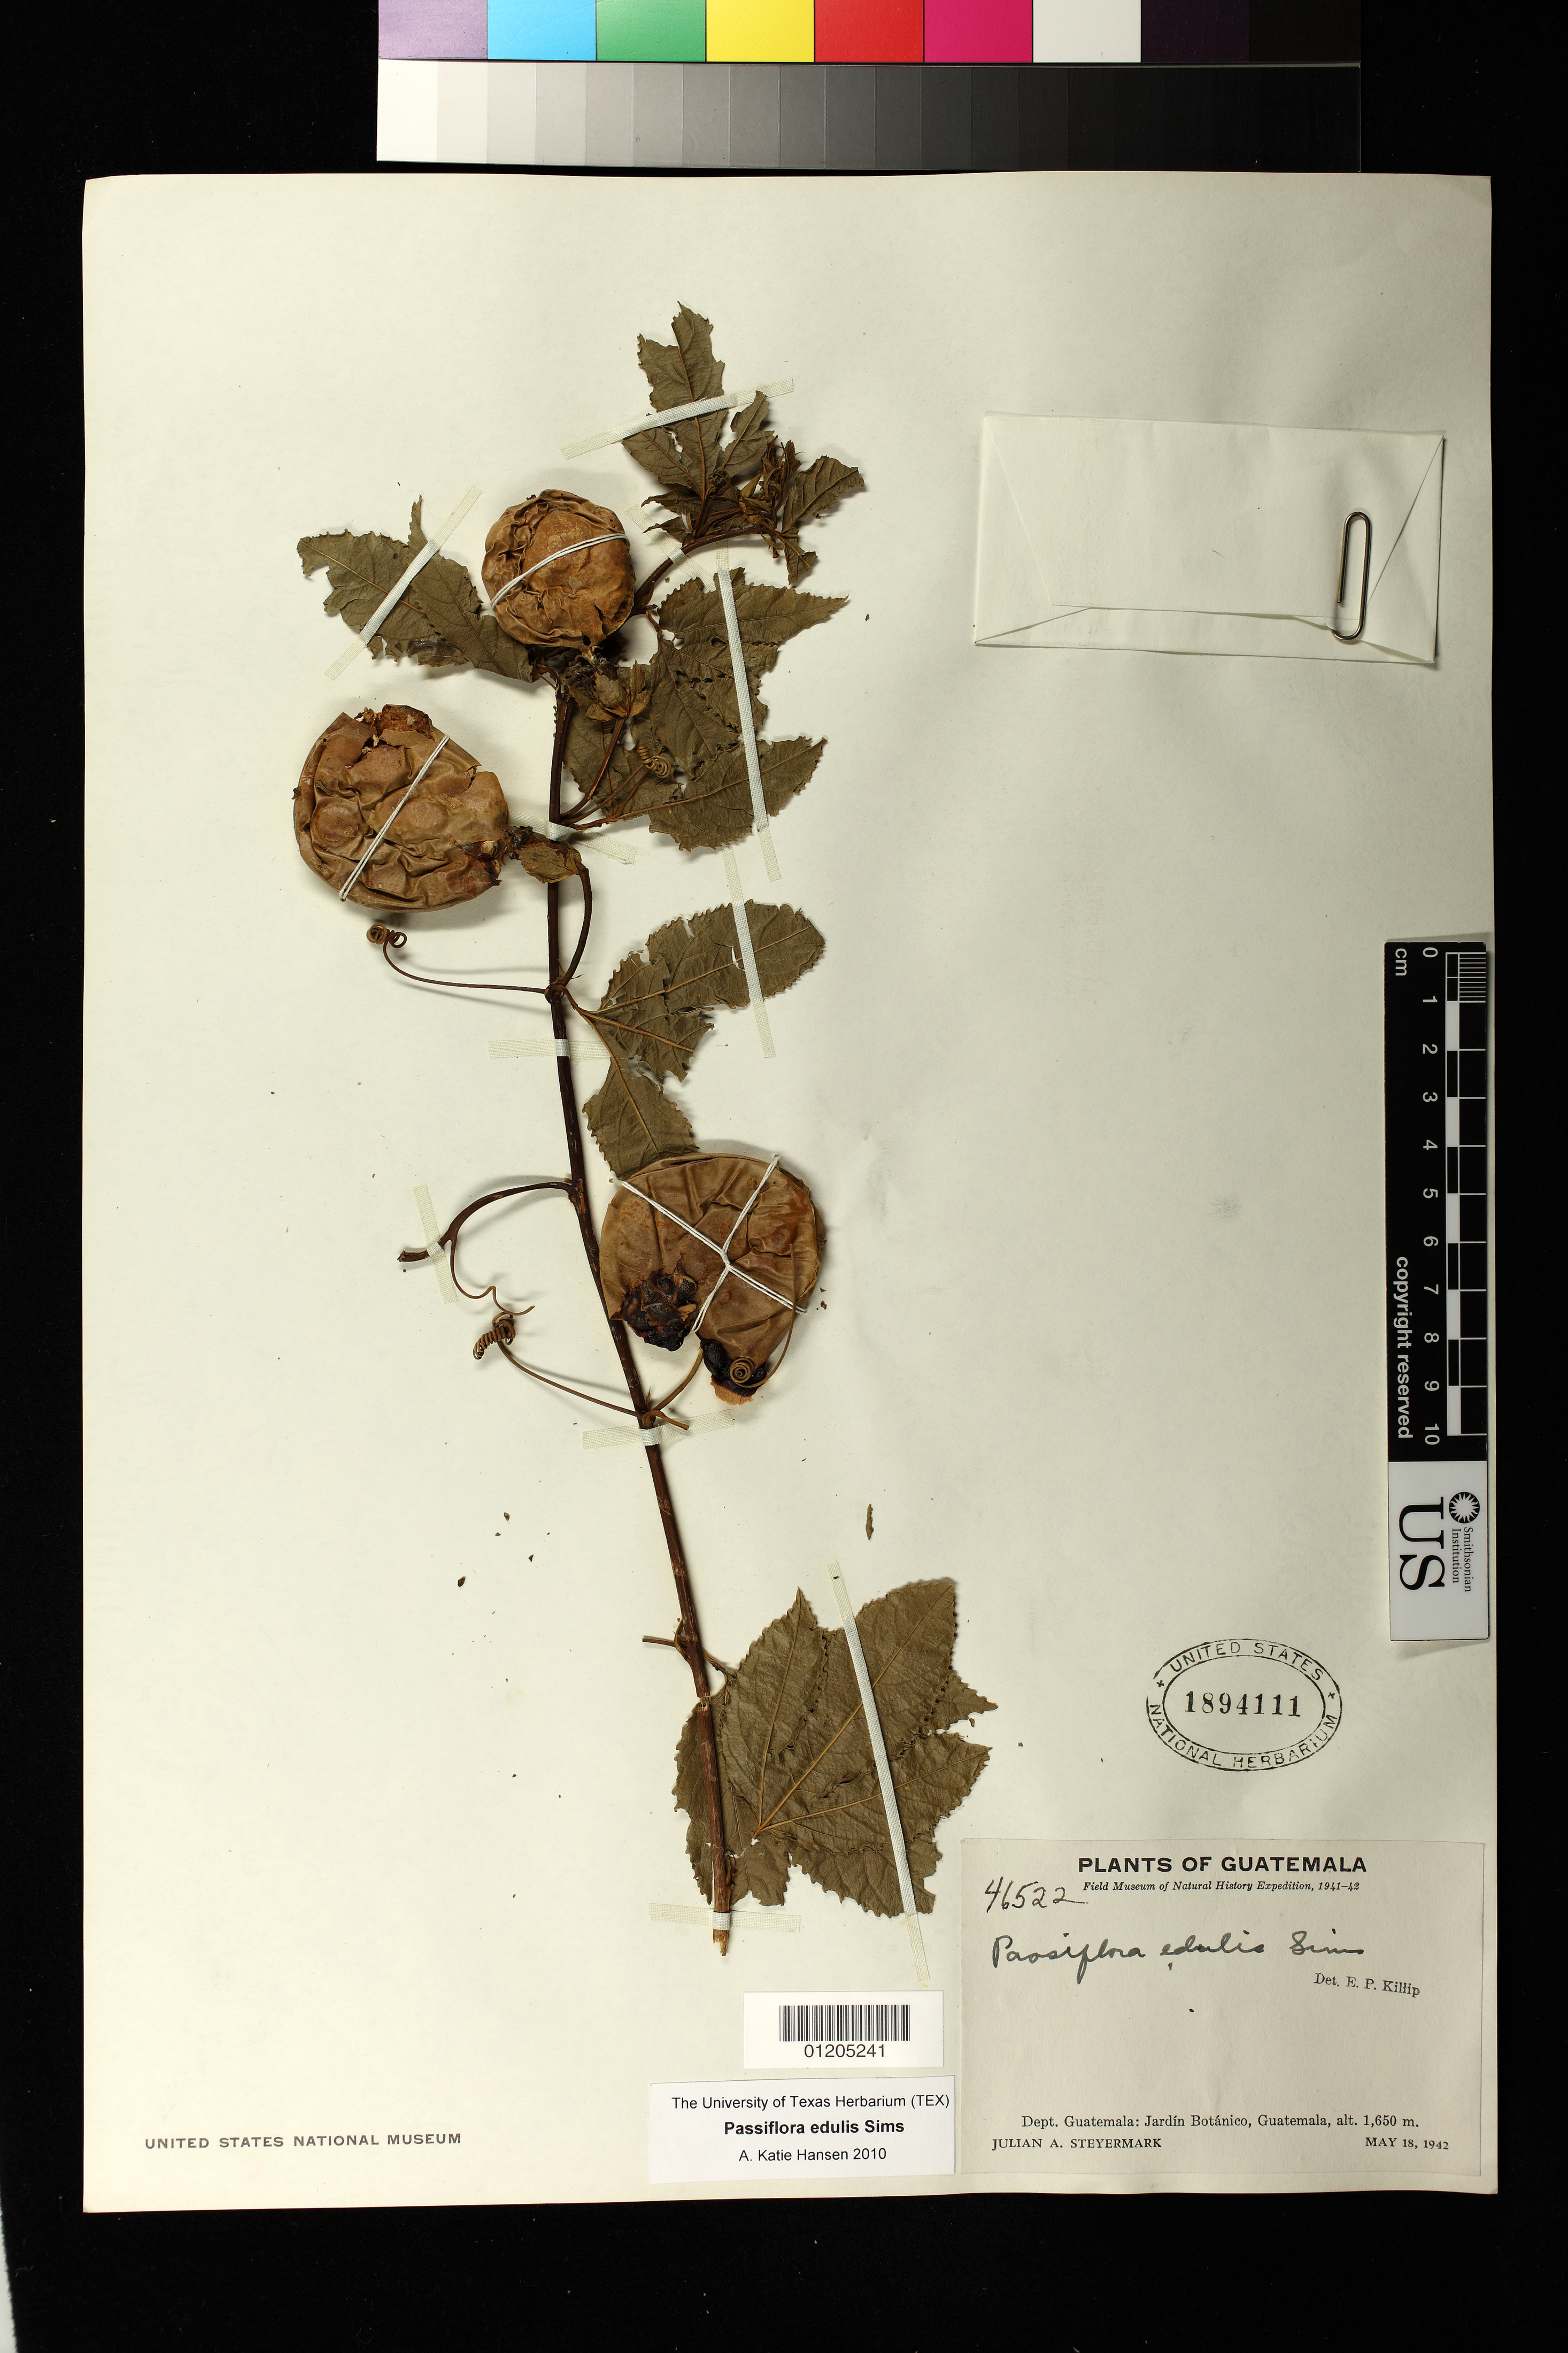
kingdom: Plantae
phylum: Tracheophyta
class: Magnoliopsida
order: Malpighiales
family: Passifloraceae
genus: Passiflora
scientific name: Passiflora edulis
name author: Sims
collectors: J. Steyermark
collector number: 46522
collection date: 1942-05-18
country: Guatemala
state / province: Guatemala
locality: Jardin Botanico, Guatemala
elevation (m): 1650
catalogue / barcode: US 1894111